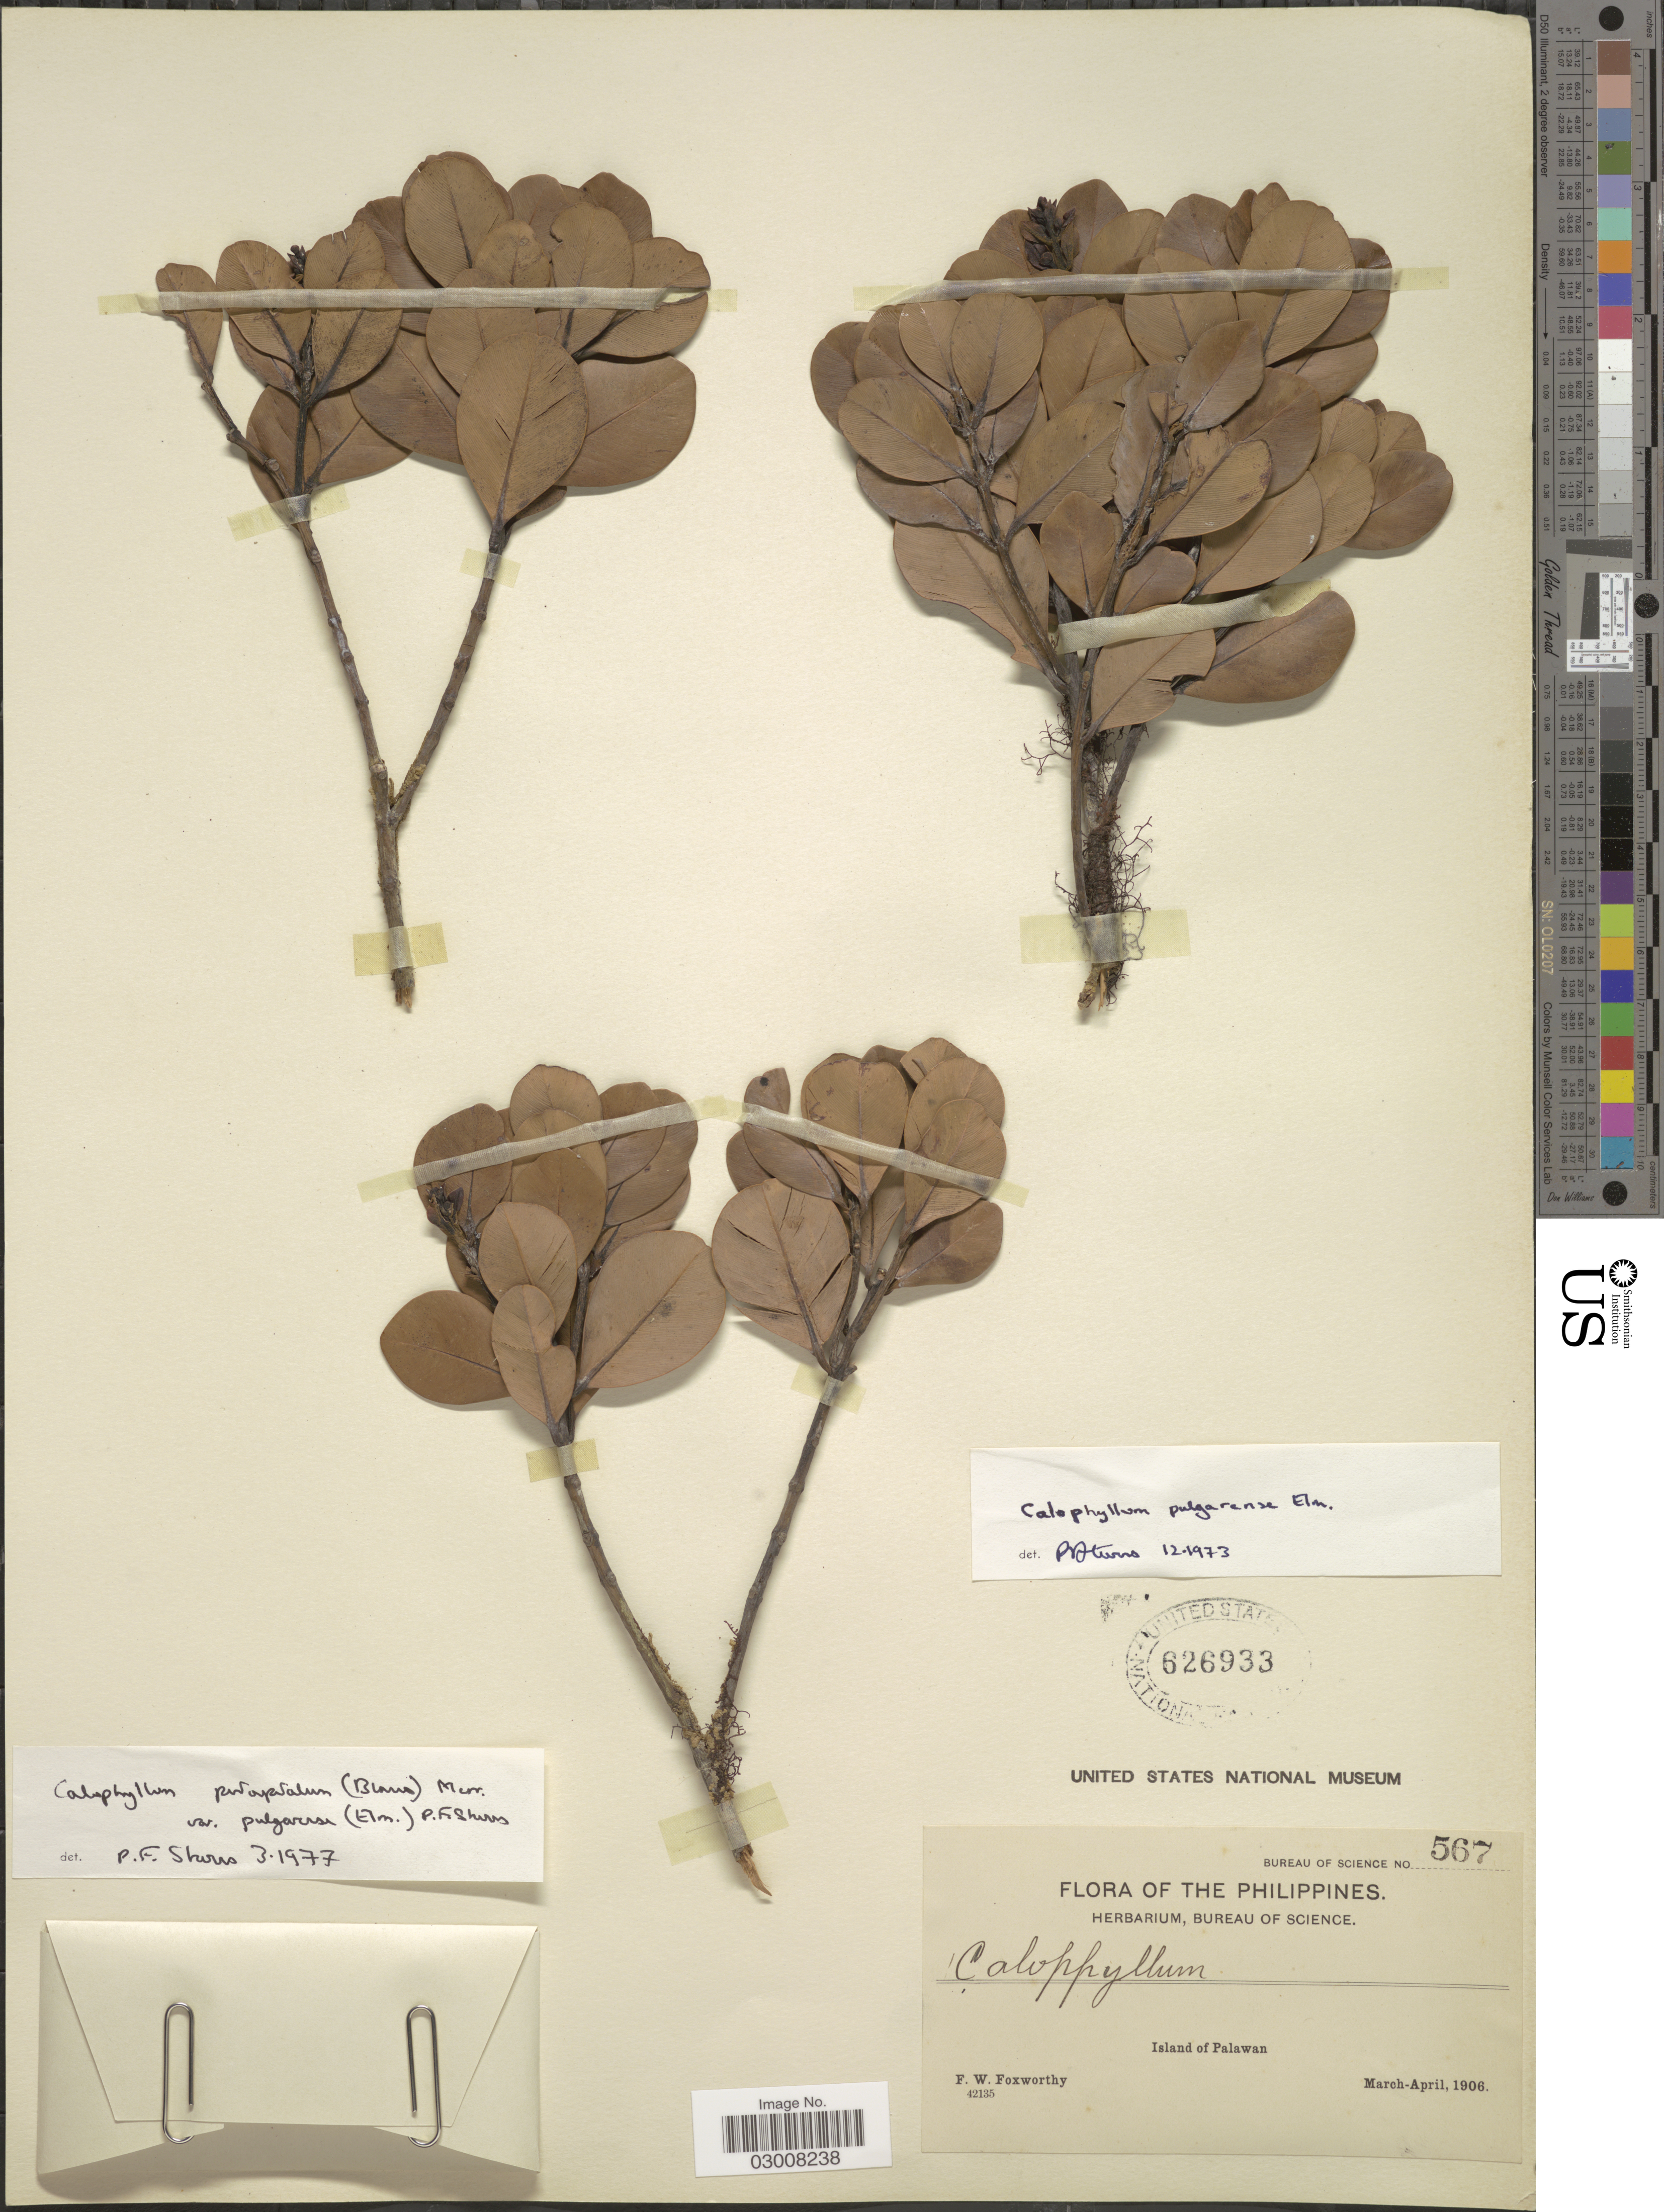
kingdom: Plantae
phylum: Tracheophyta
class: Magnoliopsida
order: Malpighiales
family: Calophyllaceae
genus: Calophyllum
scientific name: Calophyllum pentaphyllum var. pulgarense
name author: (Elmer) P.F. Stevens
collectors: F. W. Foxworthy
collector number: Bureau of Science 567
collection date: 1906-03/1906-04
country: Philippines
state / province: Mimaropa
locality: Island of Palawan.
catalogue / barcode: US 626933